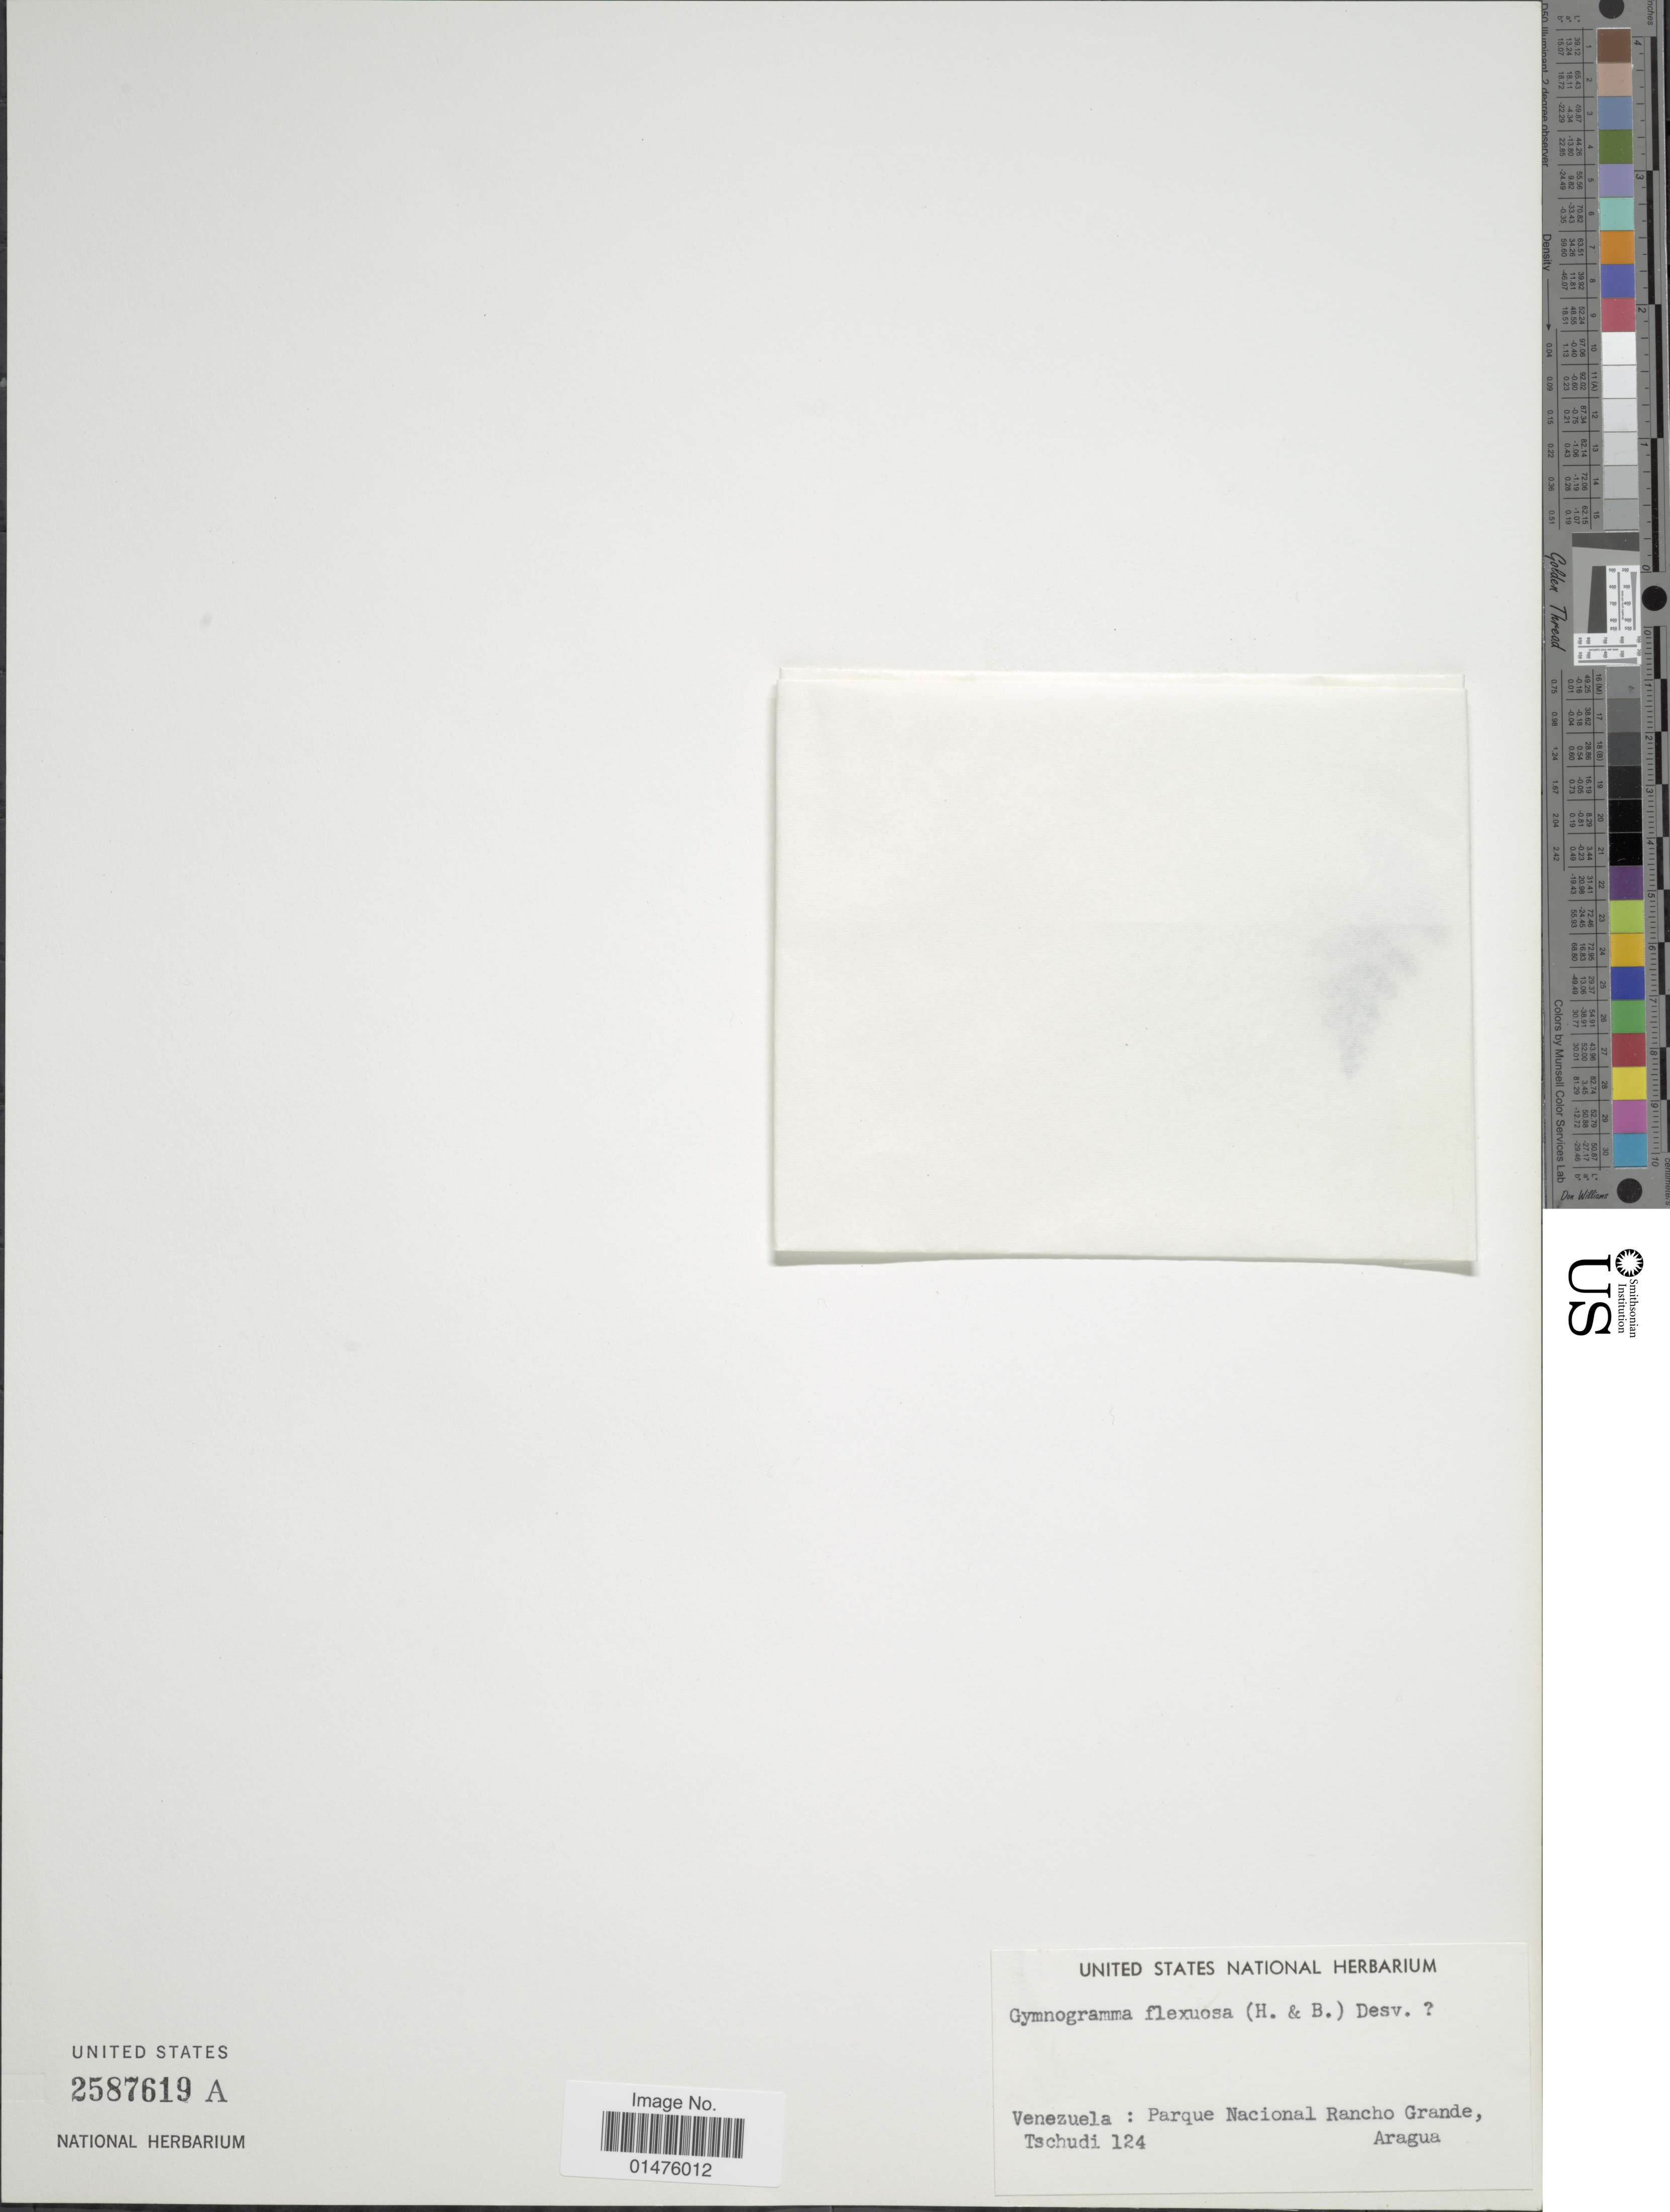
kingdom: Plantae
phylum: Tracheophyta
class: Polypodiopsida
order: Polypodiales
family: Pteridaceae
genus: Jamesonia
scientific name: Jamesonia flexuosa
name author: (Humb. & Bonpl.) Christenh.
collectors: Tschudi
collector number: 124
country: Venezuela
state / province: Aragua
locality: Parque Nacional Rancho Grande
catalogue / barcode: US 2587619A